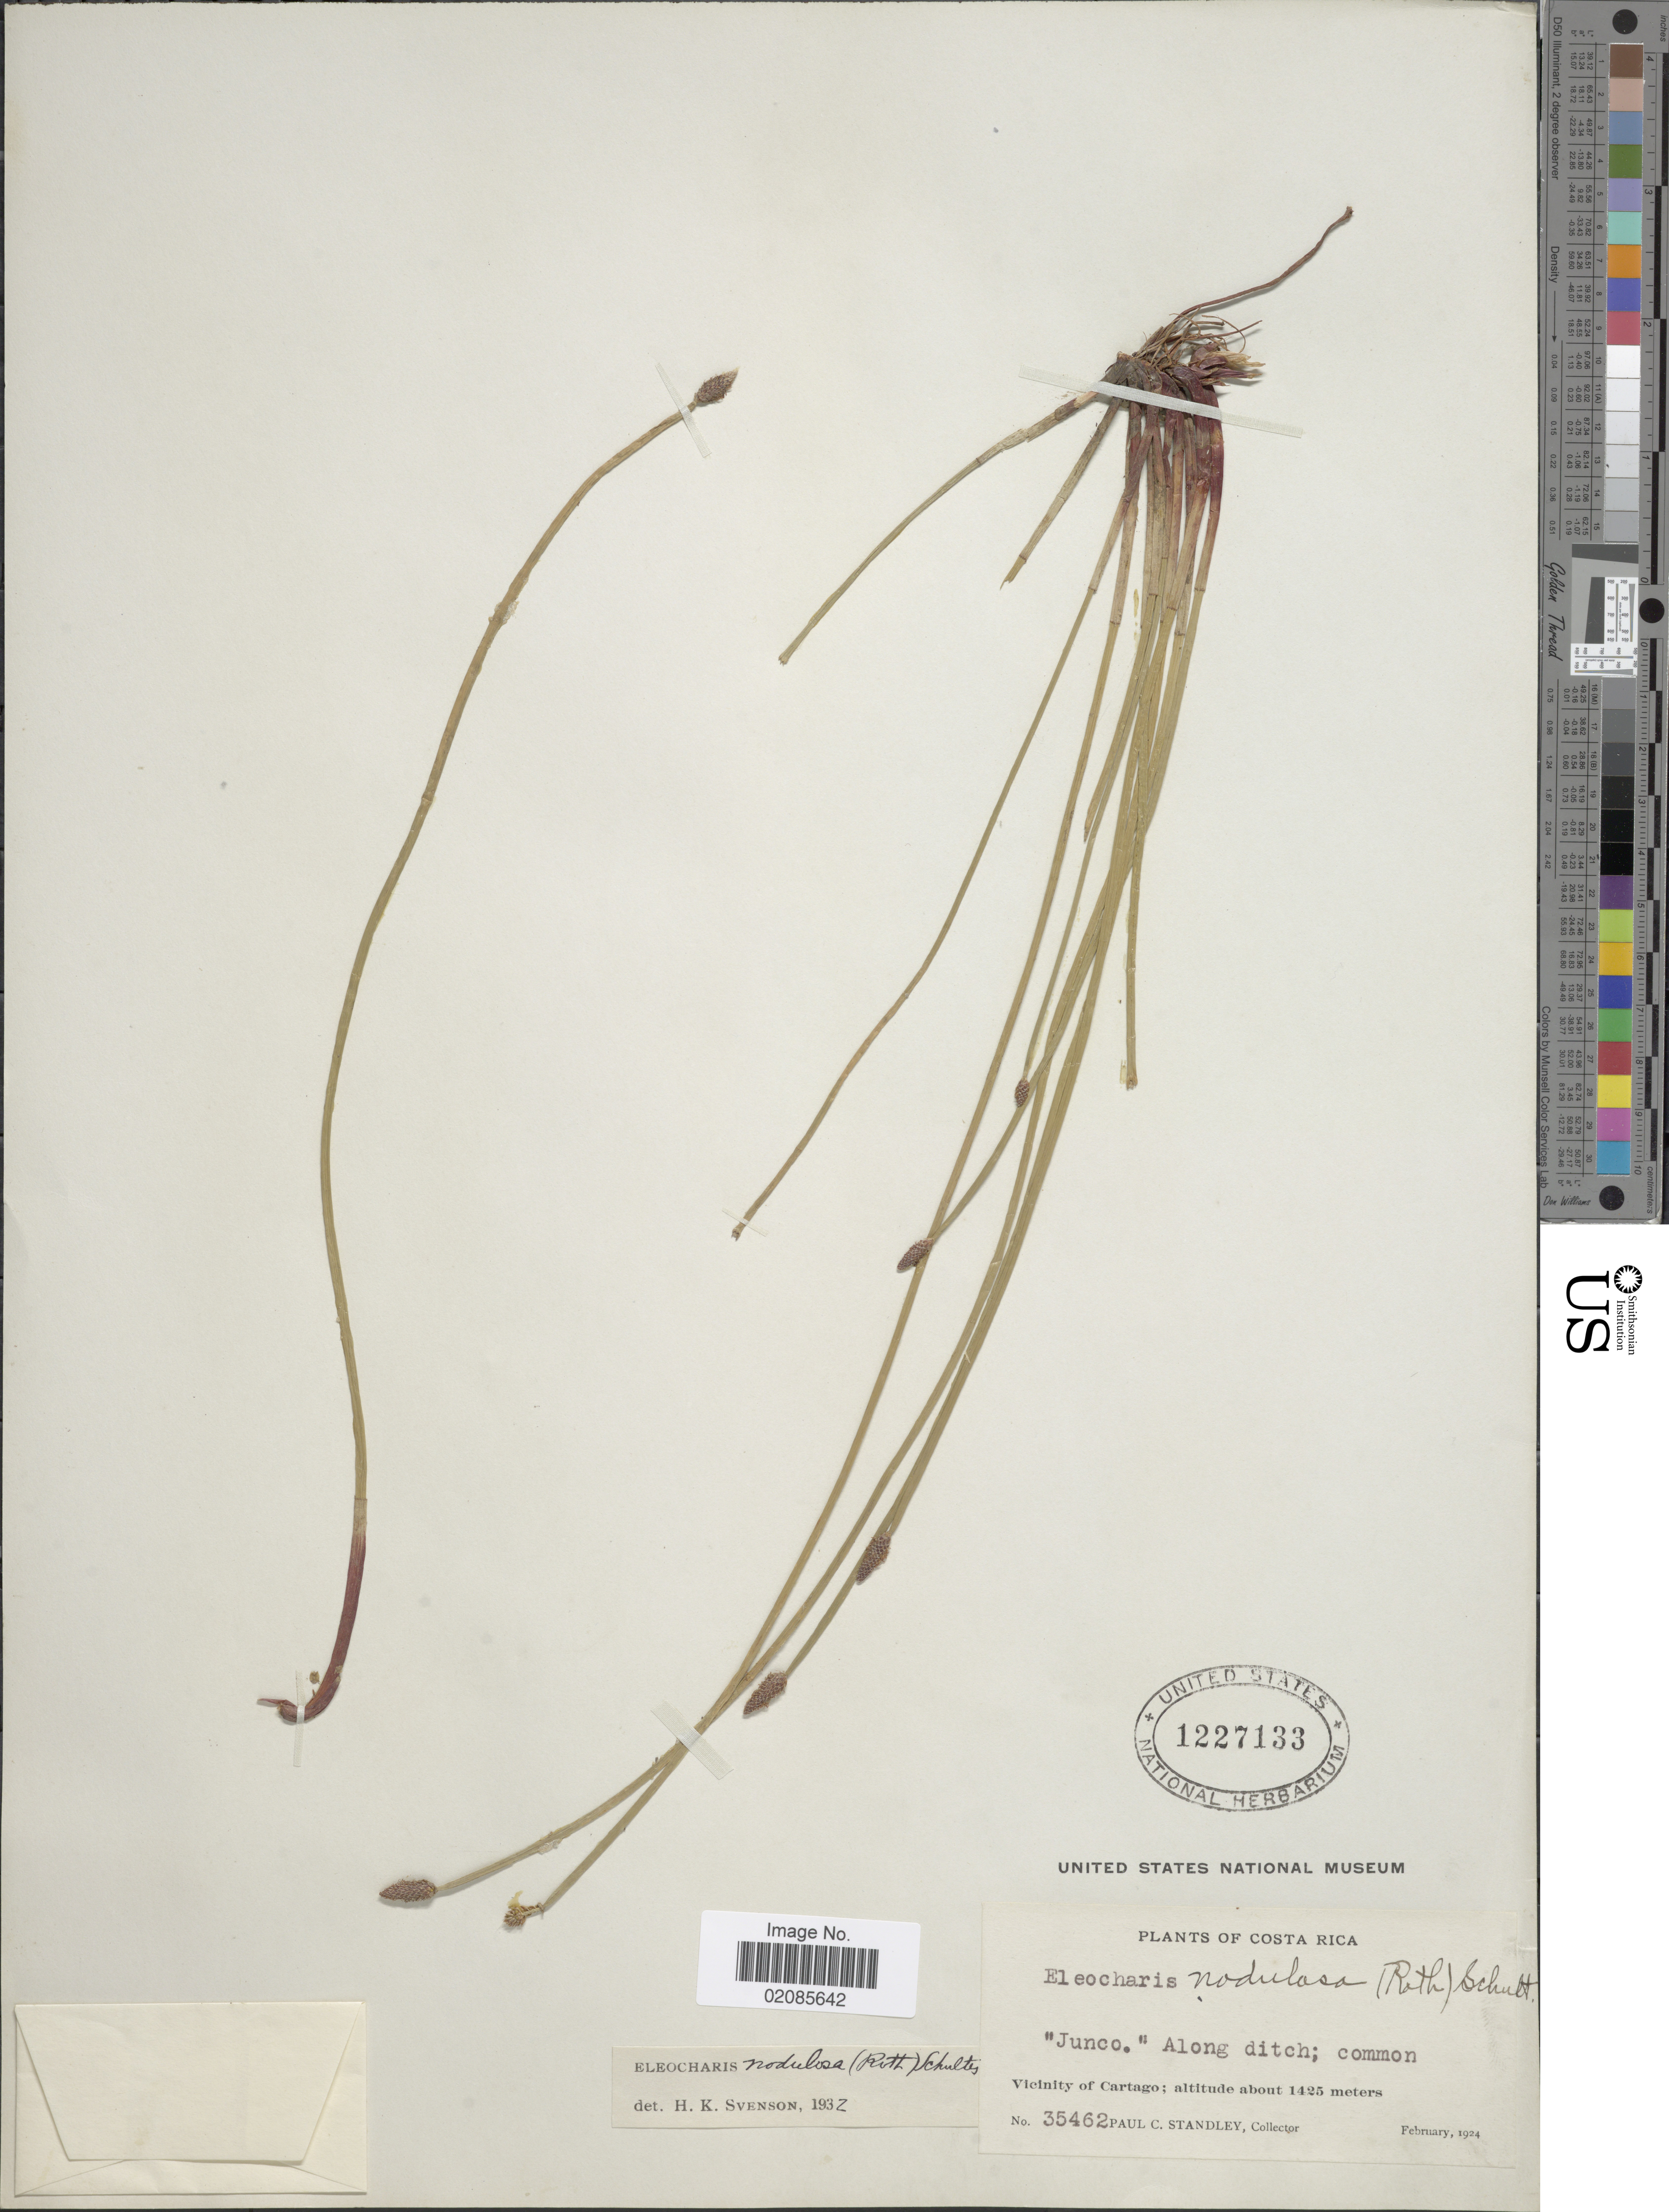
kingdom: Plantae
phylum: Tracheophyta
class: Liliopsida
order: Poales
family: Cyperaceae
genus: Eleocharis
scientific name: Eleocharis montana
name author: (Kunth) Roem. & Schult.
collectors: P. C. Standley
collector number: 35462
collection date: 1924-02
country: Costa Rica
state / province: Cartago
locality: Junco.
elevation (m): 1425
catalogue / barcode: US 1227133